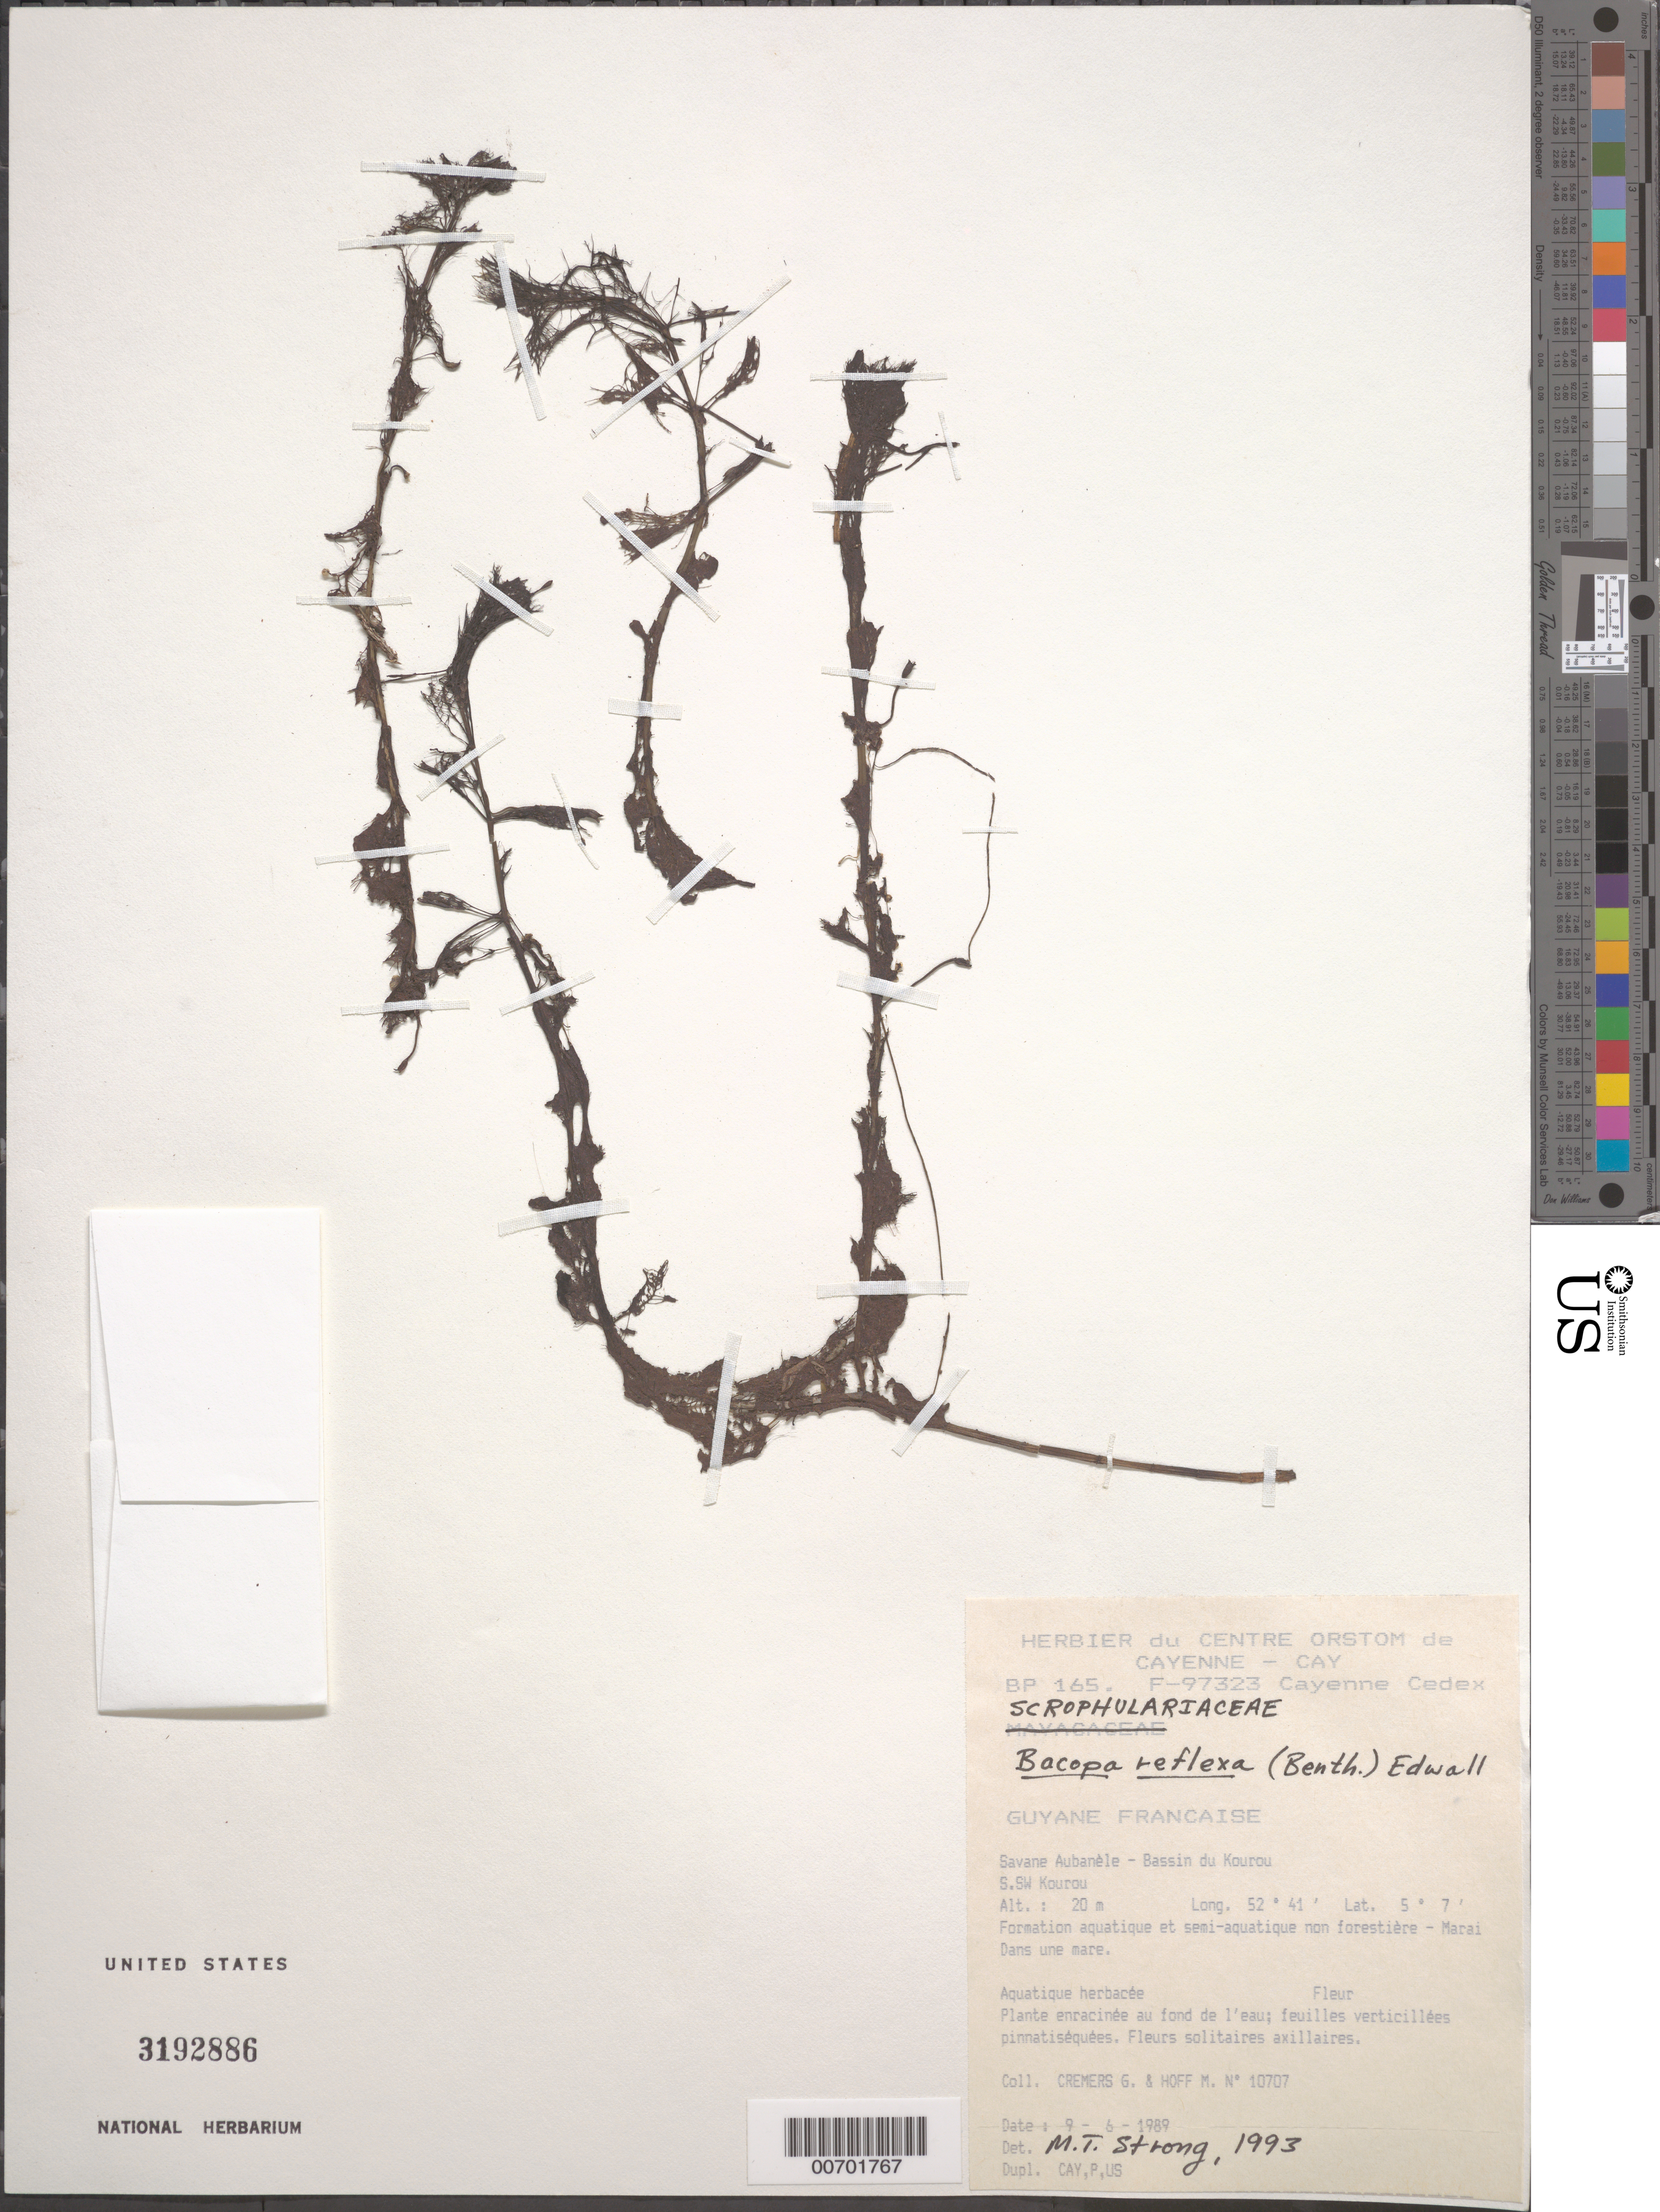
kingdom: Plantae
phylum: Tracheophyta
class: Magnoliopsida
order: Lamiales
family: Plantaginaceae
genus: Bacopa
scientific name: Bacopa reflexa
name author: (Benth.) Edwall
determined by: Strong, M. T., (US), Smithsonian Institution - National Museum of Natural History (UNITED STATES)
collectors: G. Cremers & M. Hoff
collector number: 10707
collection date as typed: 9-Jun-89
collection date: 1989-06-09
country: French Guiana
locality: Savane Aubanèle, Bassin du Kourou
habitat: Savane Aubanéle- formation aquatique et semi-aquatique non forestière-Marai Dans une mare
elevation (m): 20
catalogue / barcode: US 3192886